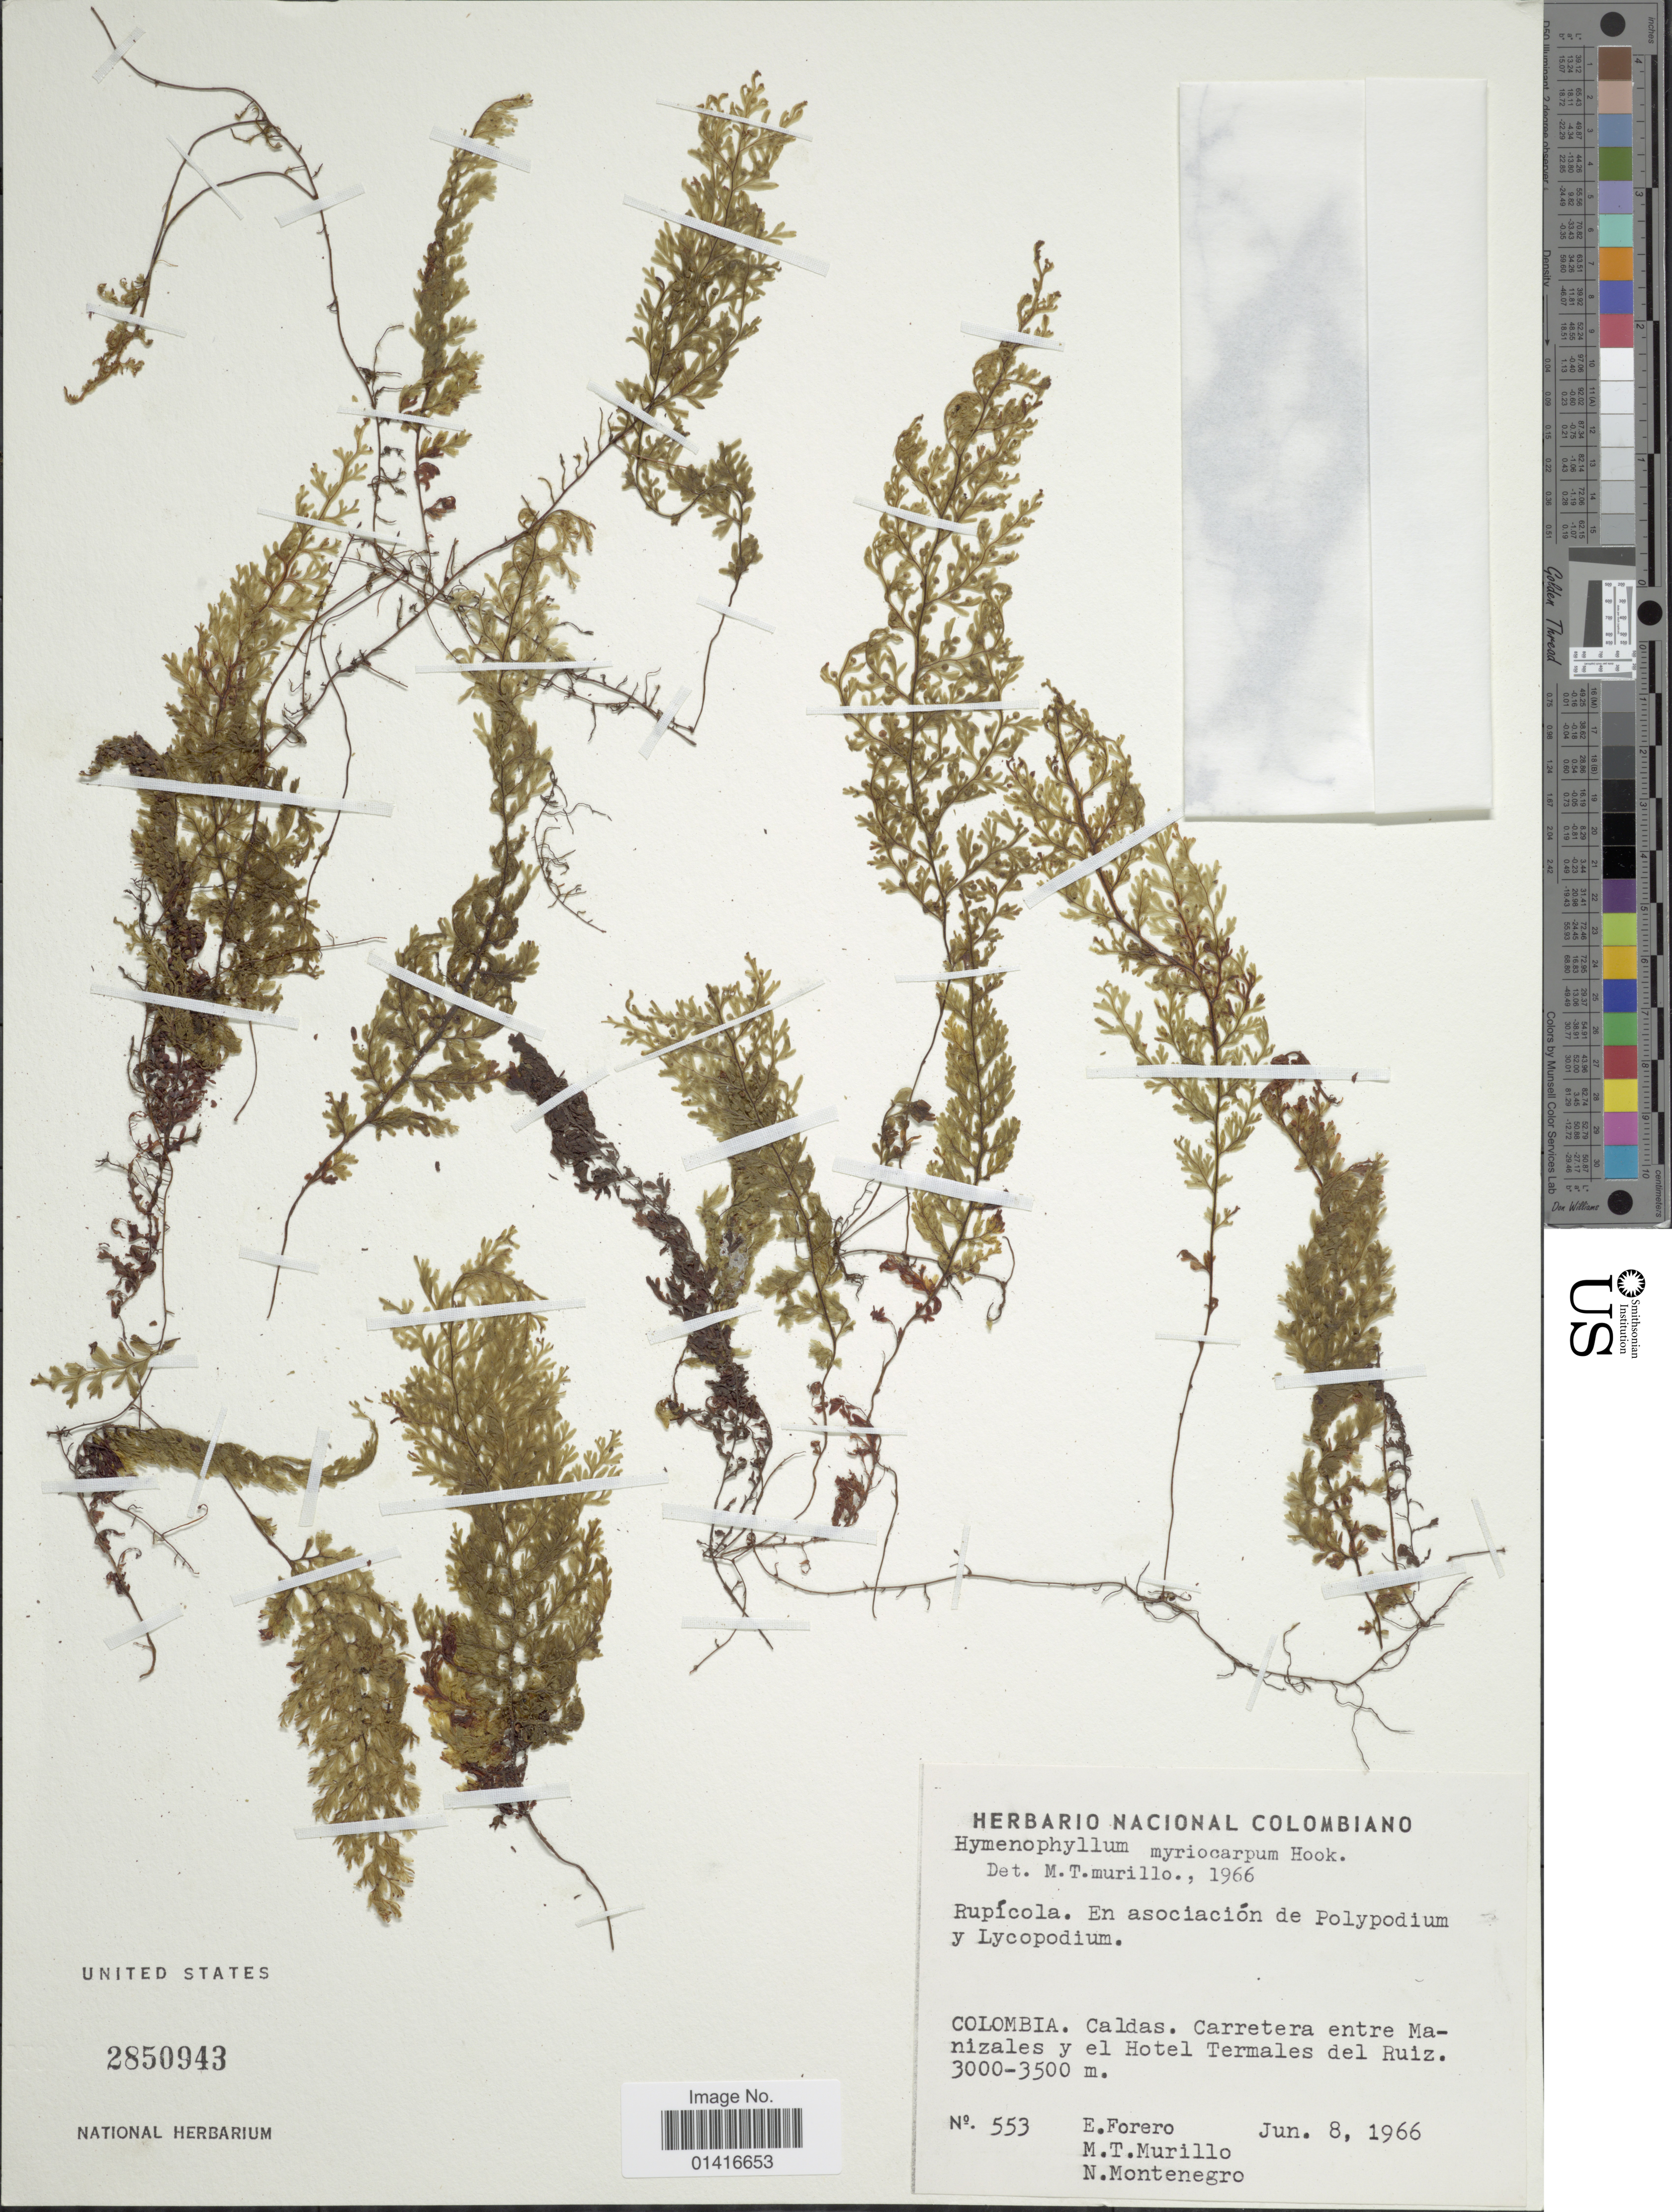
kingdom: Plantae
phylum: Tracheophyta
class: Polypodiopsida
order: Hymenophyllales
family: Hymenophyllaceae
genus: Hymenophyllum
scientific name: Hymenophyllum myriocarpum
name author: Hook.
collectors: E. Forero, M. Murillo & N. Montenegro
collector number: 553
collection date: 1966-06-08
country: Colombia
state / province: Caldas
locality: Carretera entre Manizales y el Hotel Termales del Ruiz.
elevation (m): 3000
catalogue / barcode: US 2850943